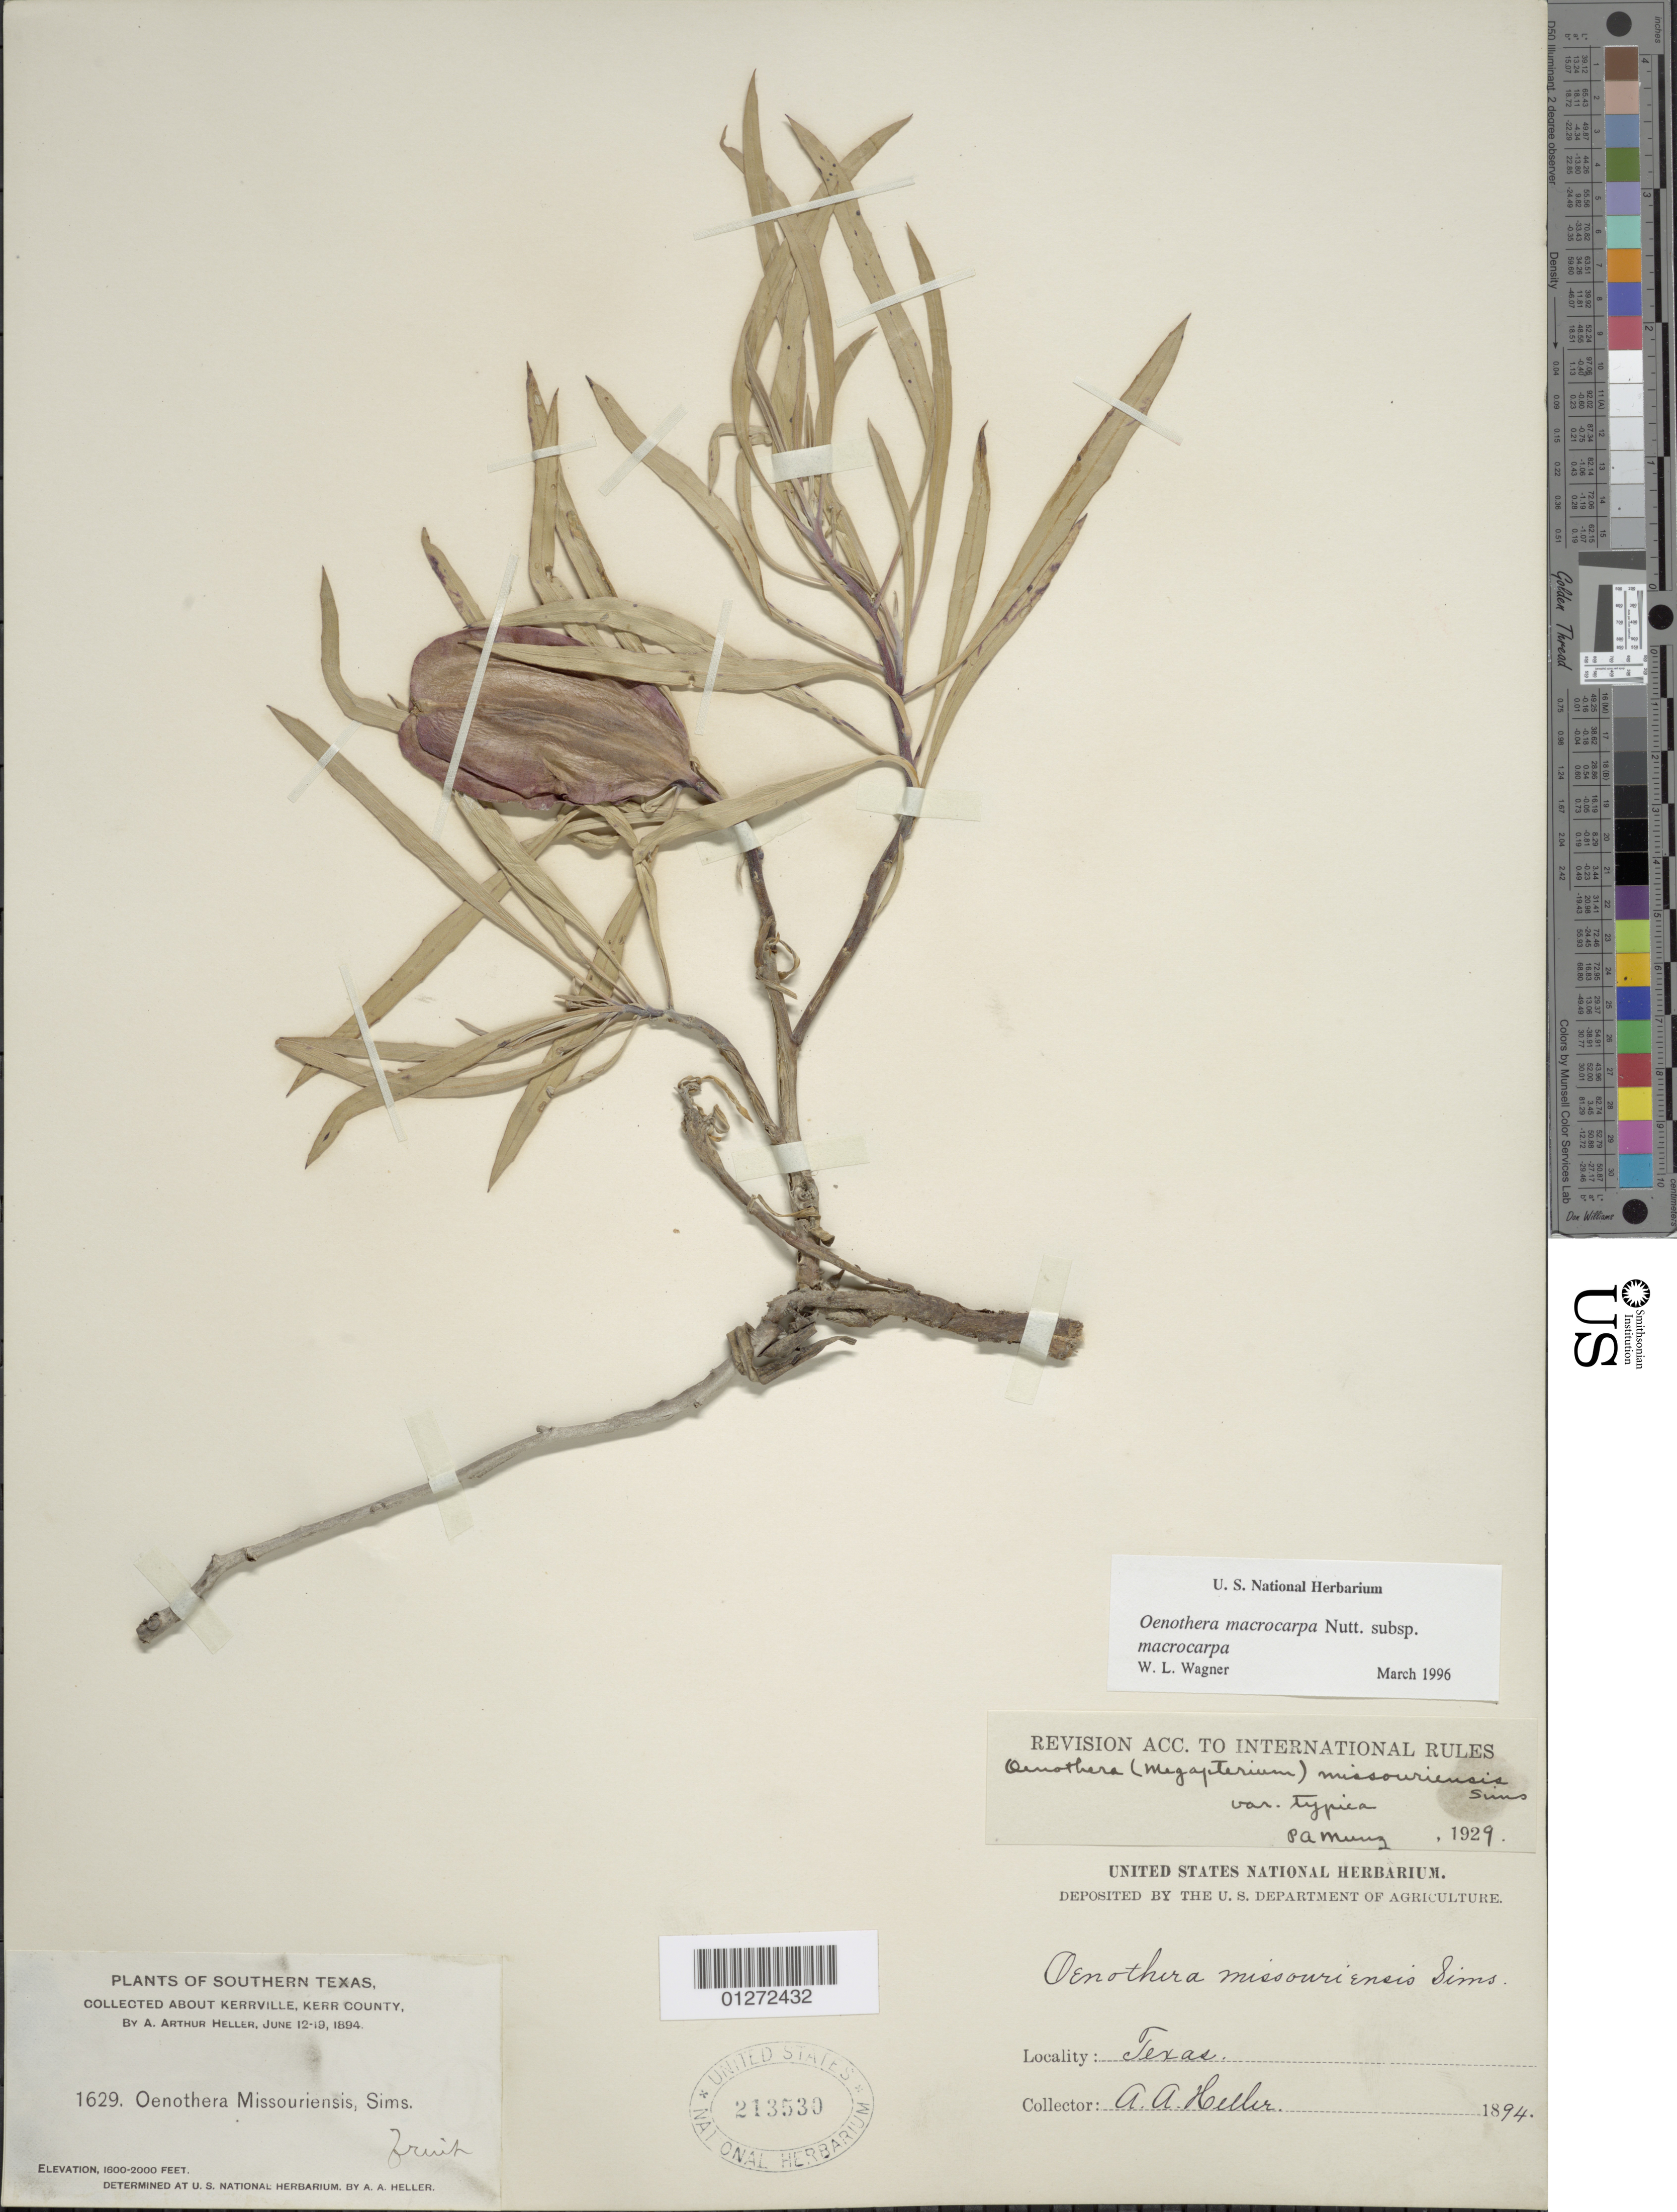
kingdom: Plantae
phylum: Tracheophyta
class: Magnoliopsida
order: Myrtales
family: Onagraceae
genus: Oenothera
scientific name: Oenothera macrocarpa subsp. macrocarpa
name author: Nutt.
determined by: Wagner, W. L., (BOT), Smithsonian Institution - National Museum of Natural History (UNITED STATES)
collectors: A. A. Heller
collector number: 1629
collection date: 1894-06-12/1894-06-19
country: United States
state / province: Texas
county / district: Kerr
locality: Kerrville.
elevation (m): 488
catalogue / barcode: US 213530